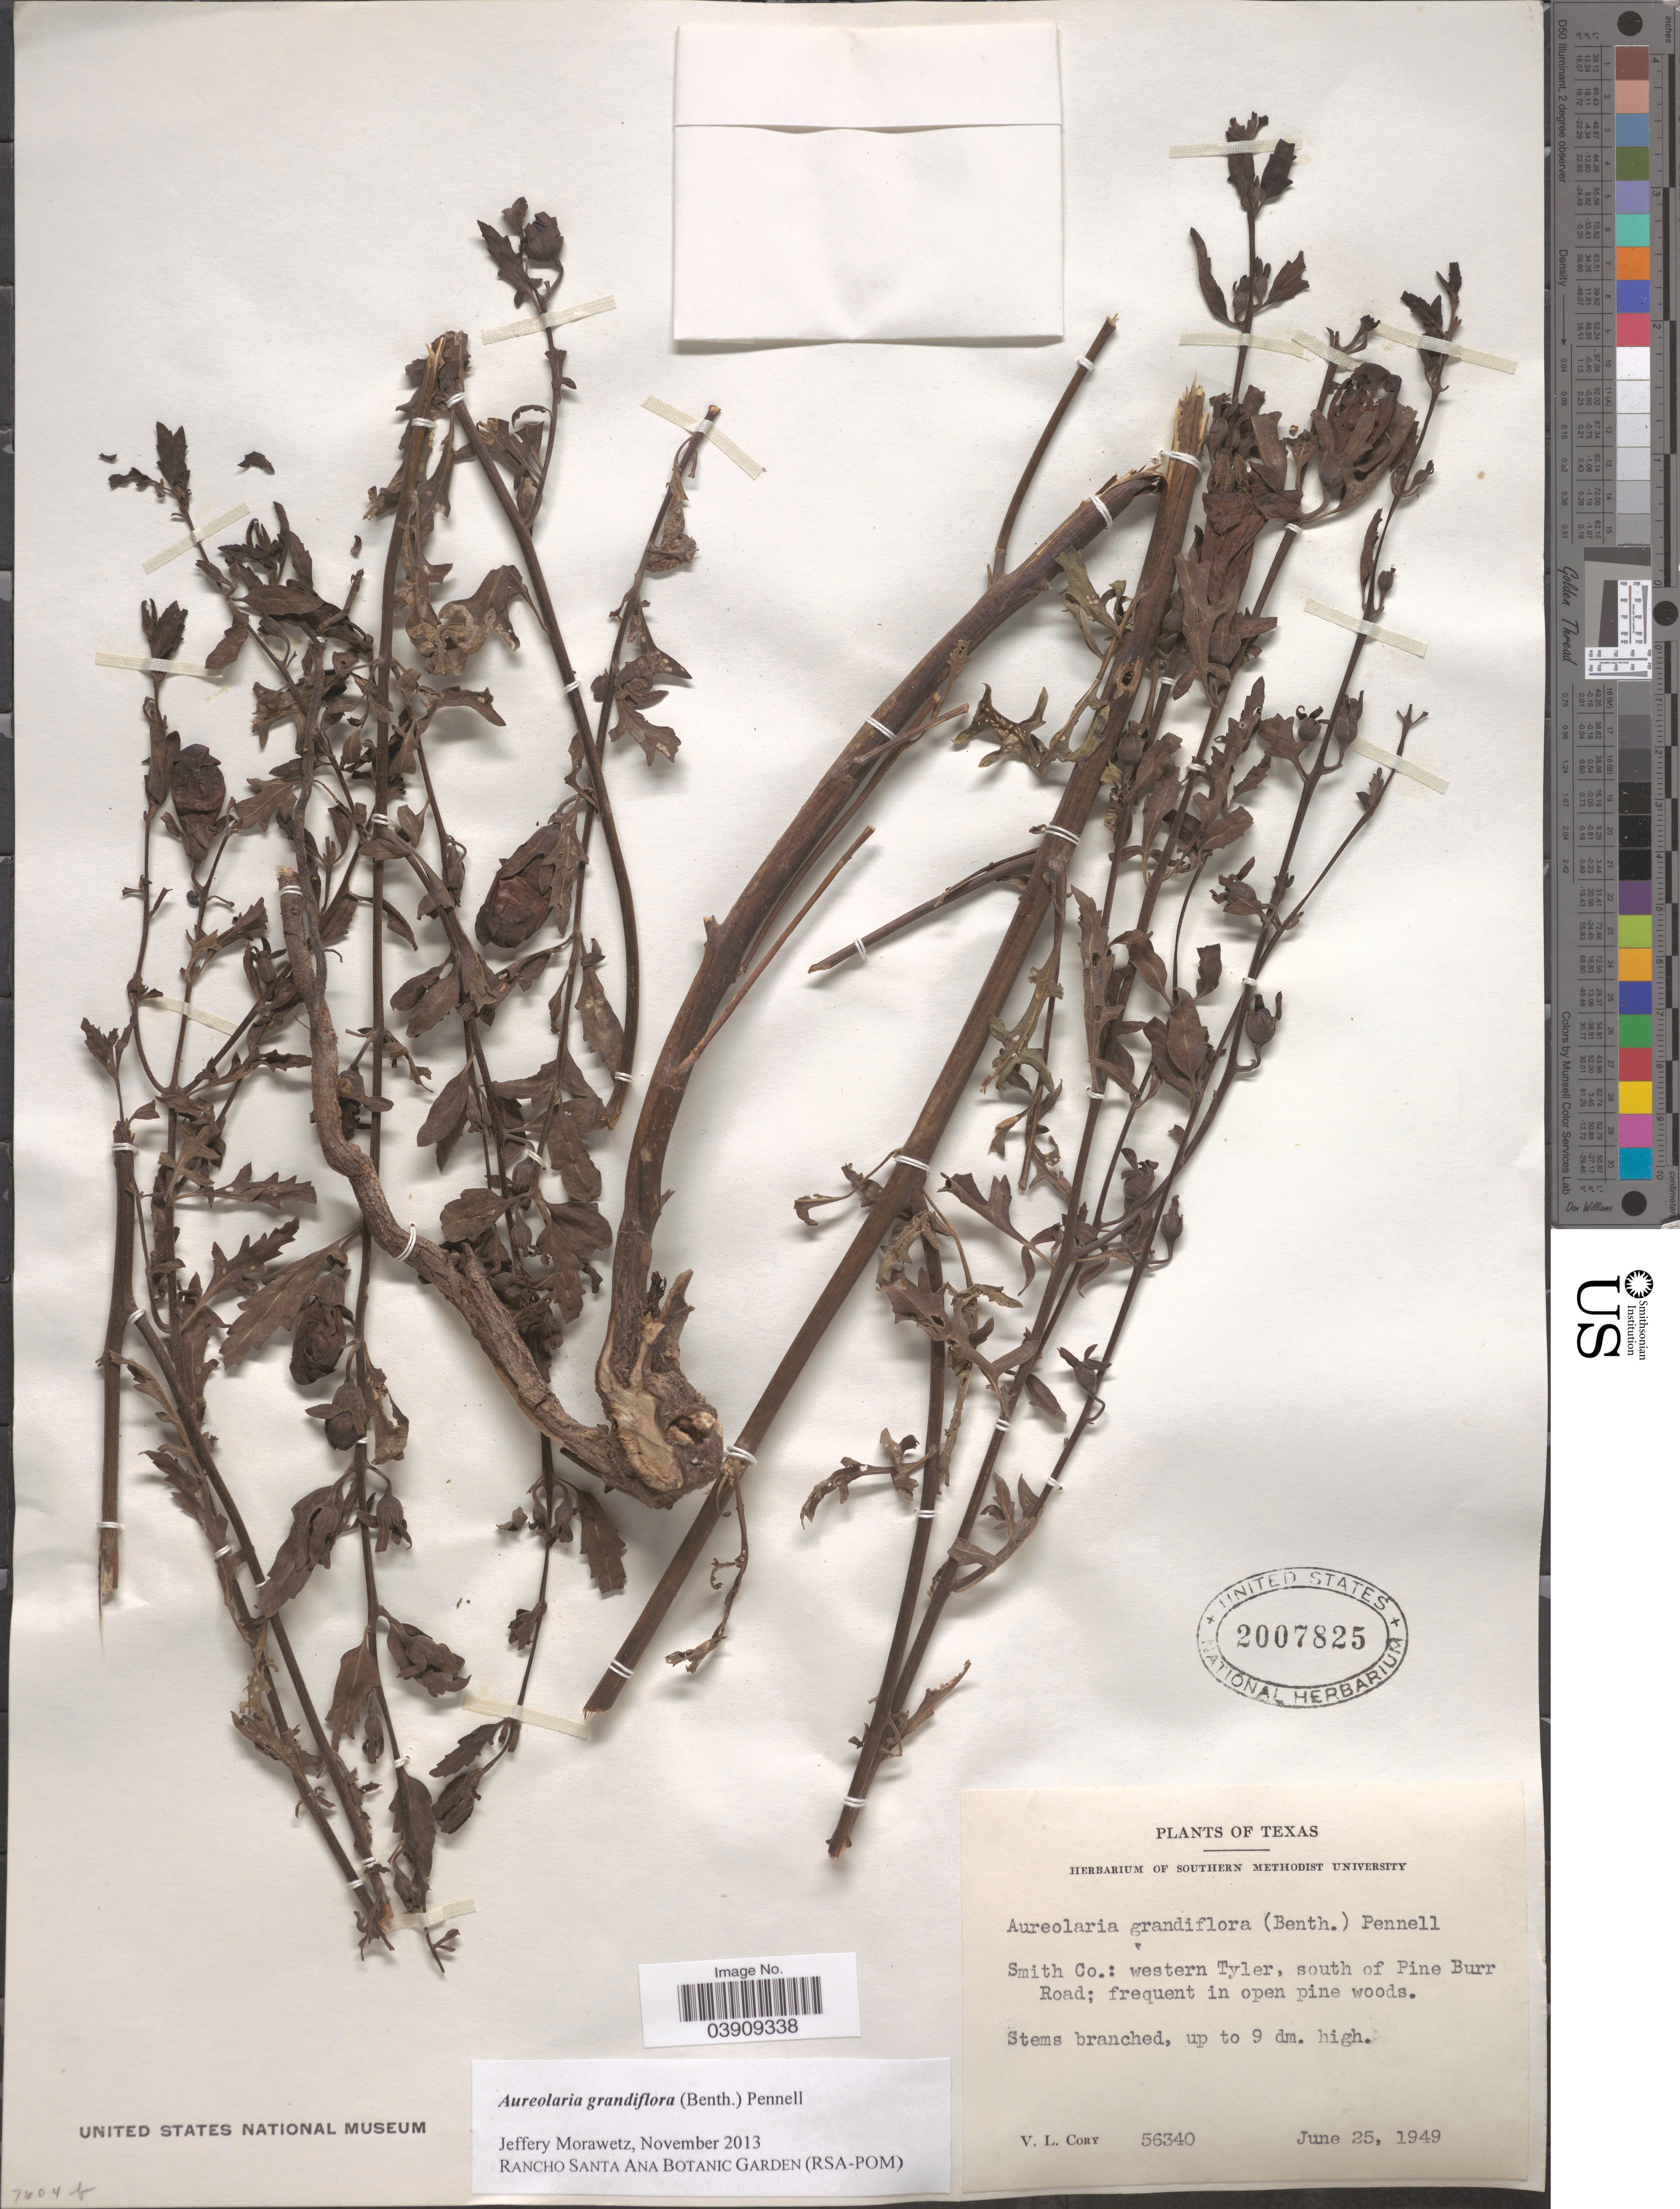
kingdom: Plantae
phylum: Tracheophyta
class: Magnoliopsida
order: Lamiales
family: Orobanchaceae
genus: Aureolaria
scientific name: Aureolaria grandiflora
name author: (Benth.) Pennell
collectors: V. Cory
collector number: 56340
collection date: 1949-06-25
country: United States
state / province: Texas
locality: Smith Co.: western Tyler, south of Pine Burr Road.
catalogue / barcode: US 2007825